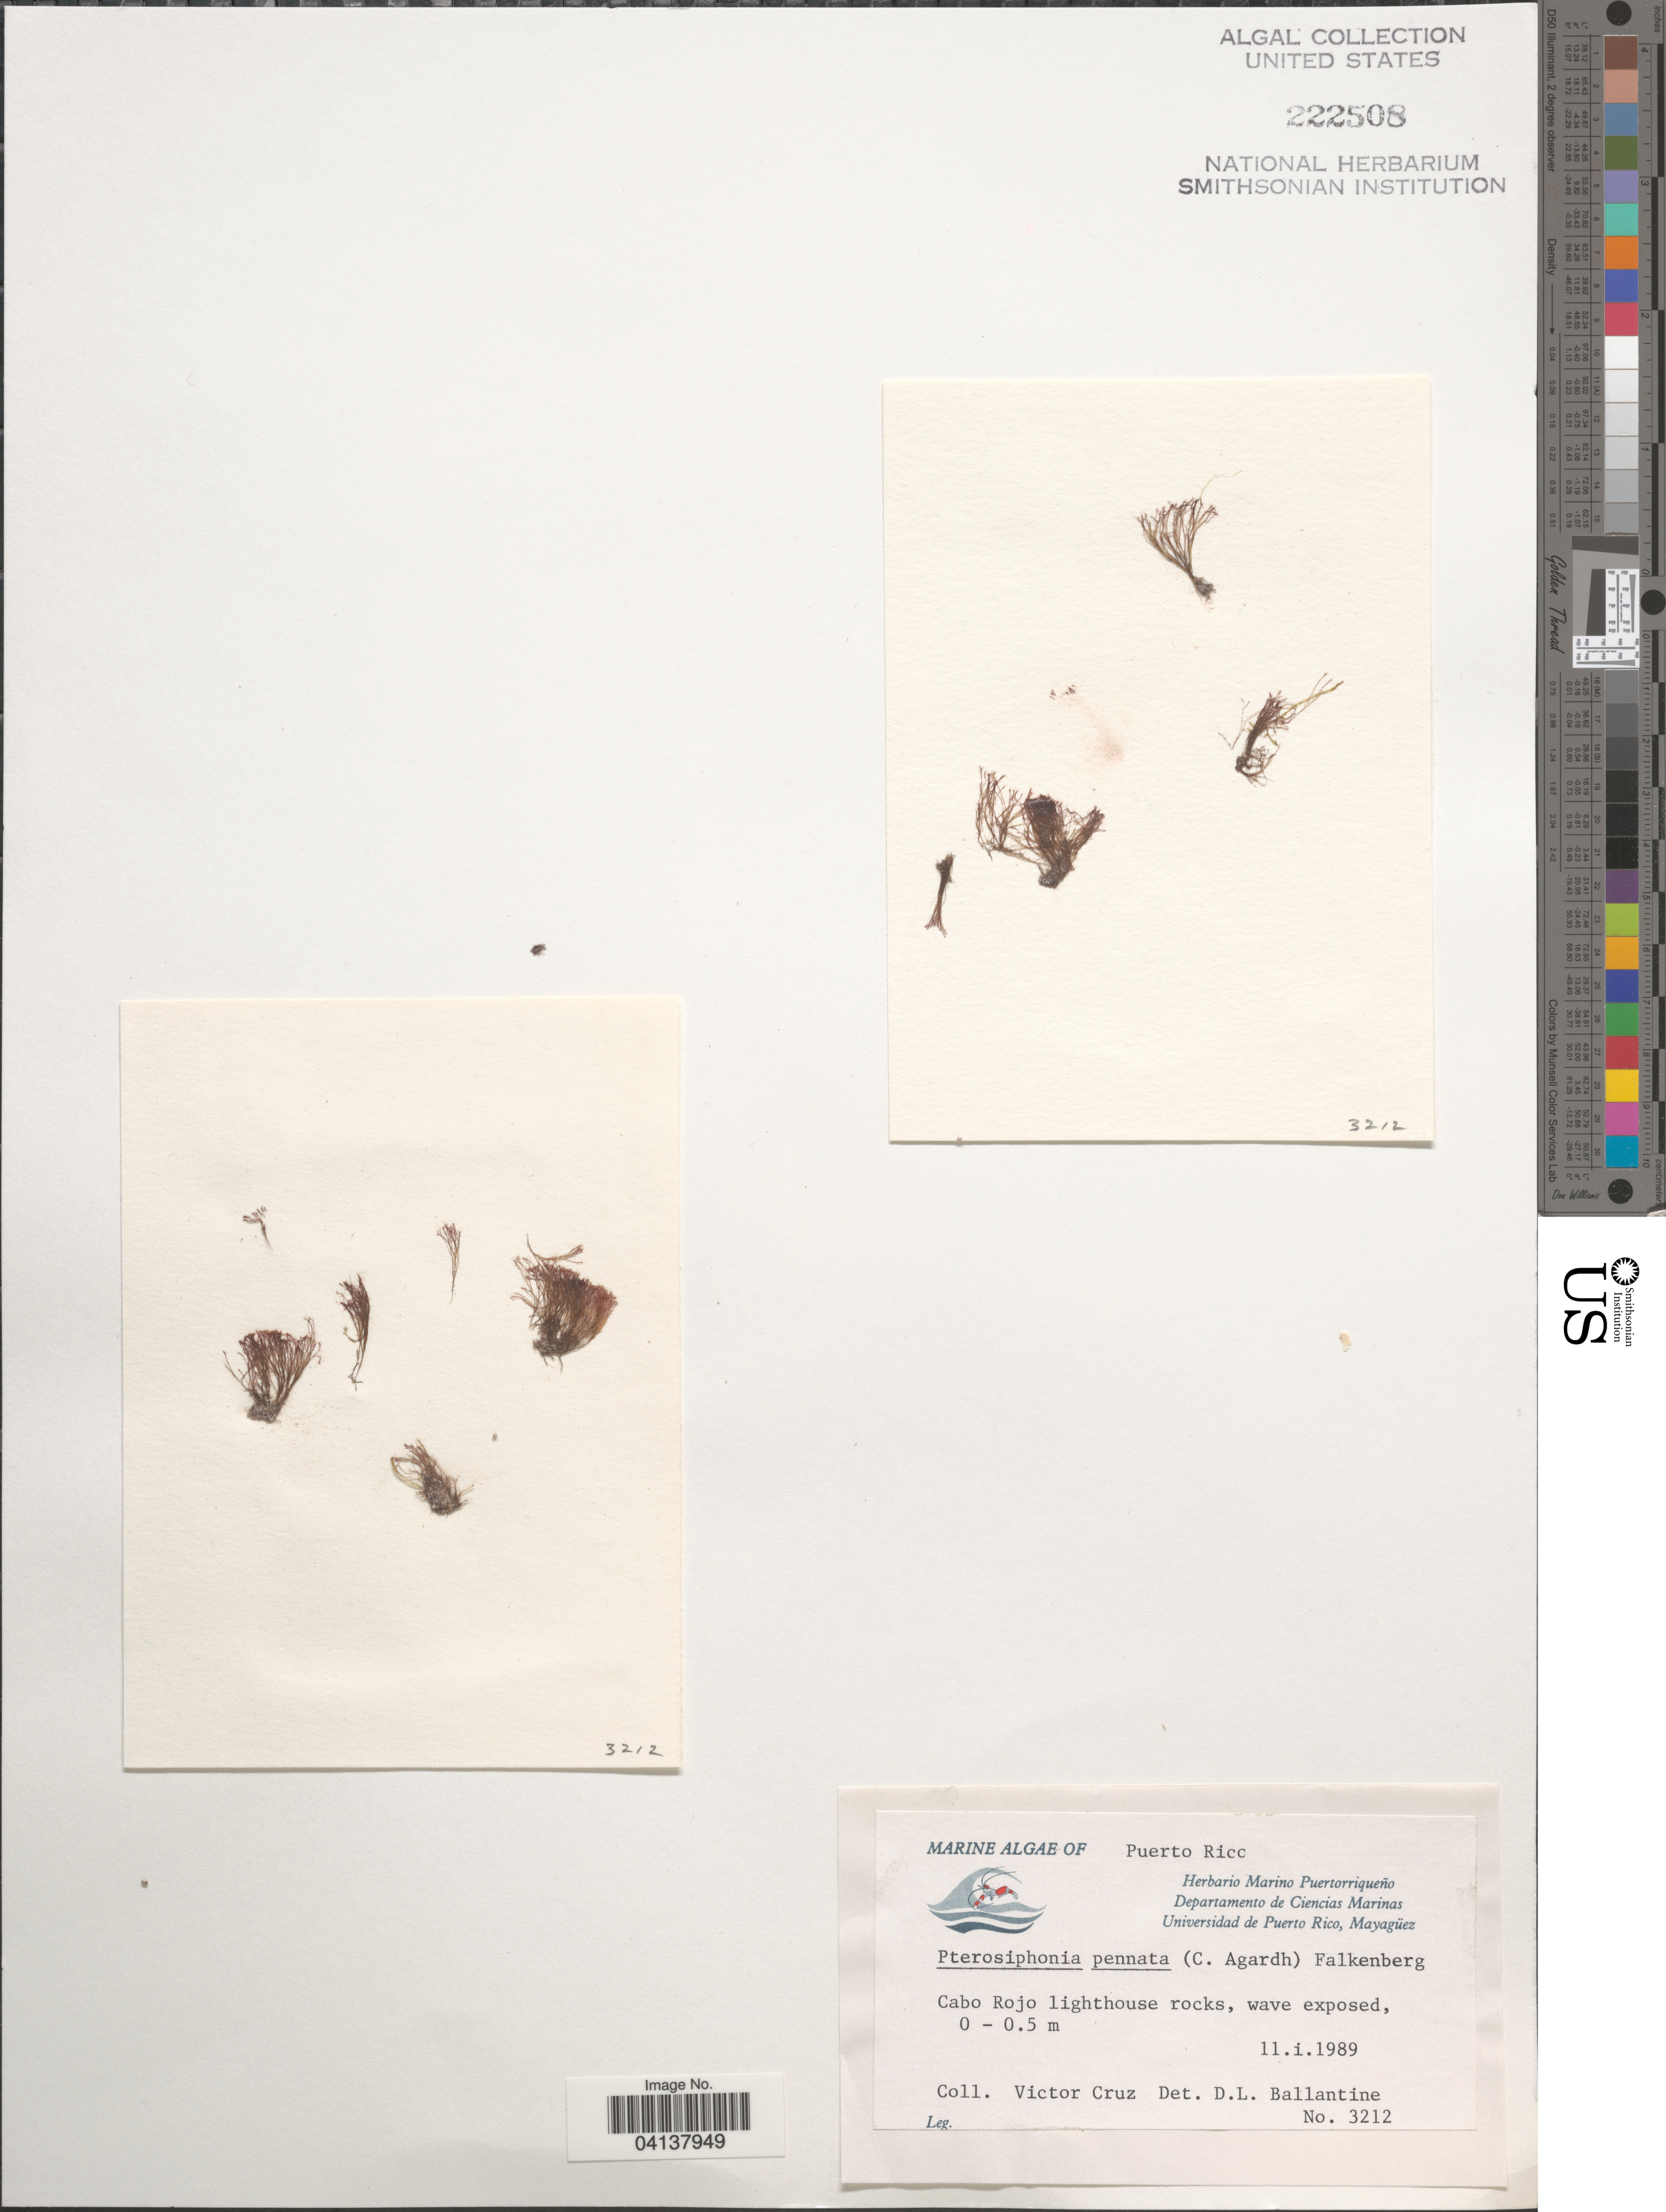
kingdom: Plantae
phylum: Rhodophyta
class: Florideophyceae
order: Ceramiales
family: Rhodomelaceae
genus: Xiphosiphonia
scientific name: Xiphosiphonia pennata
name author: (C. Agardh) Savoie & G.W. Saunders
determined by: Algae name updating Project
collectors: V. Cruz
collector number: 3212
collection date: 1989-01-11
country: Puerto Rico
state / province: Çabo Rojo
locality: Cabo Rojo lighthouse rocks, wave exposed.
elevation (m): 0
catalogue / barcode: US 222508